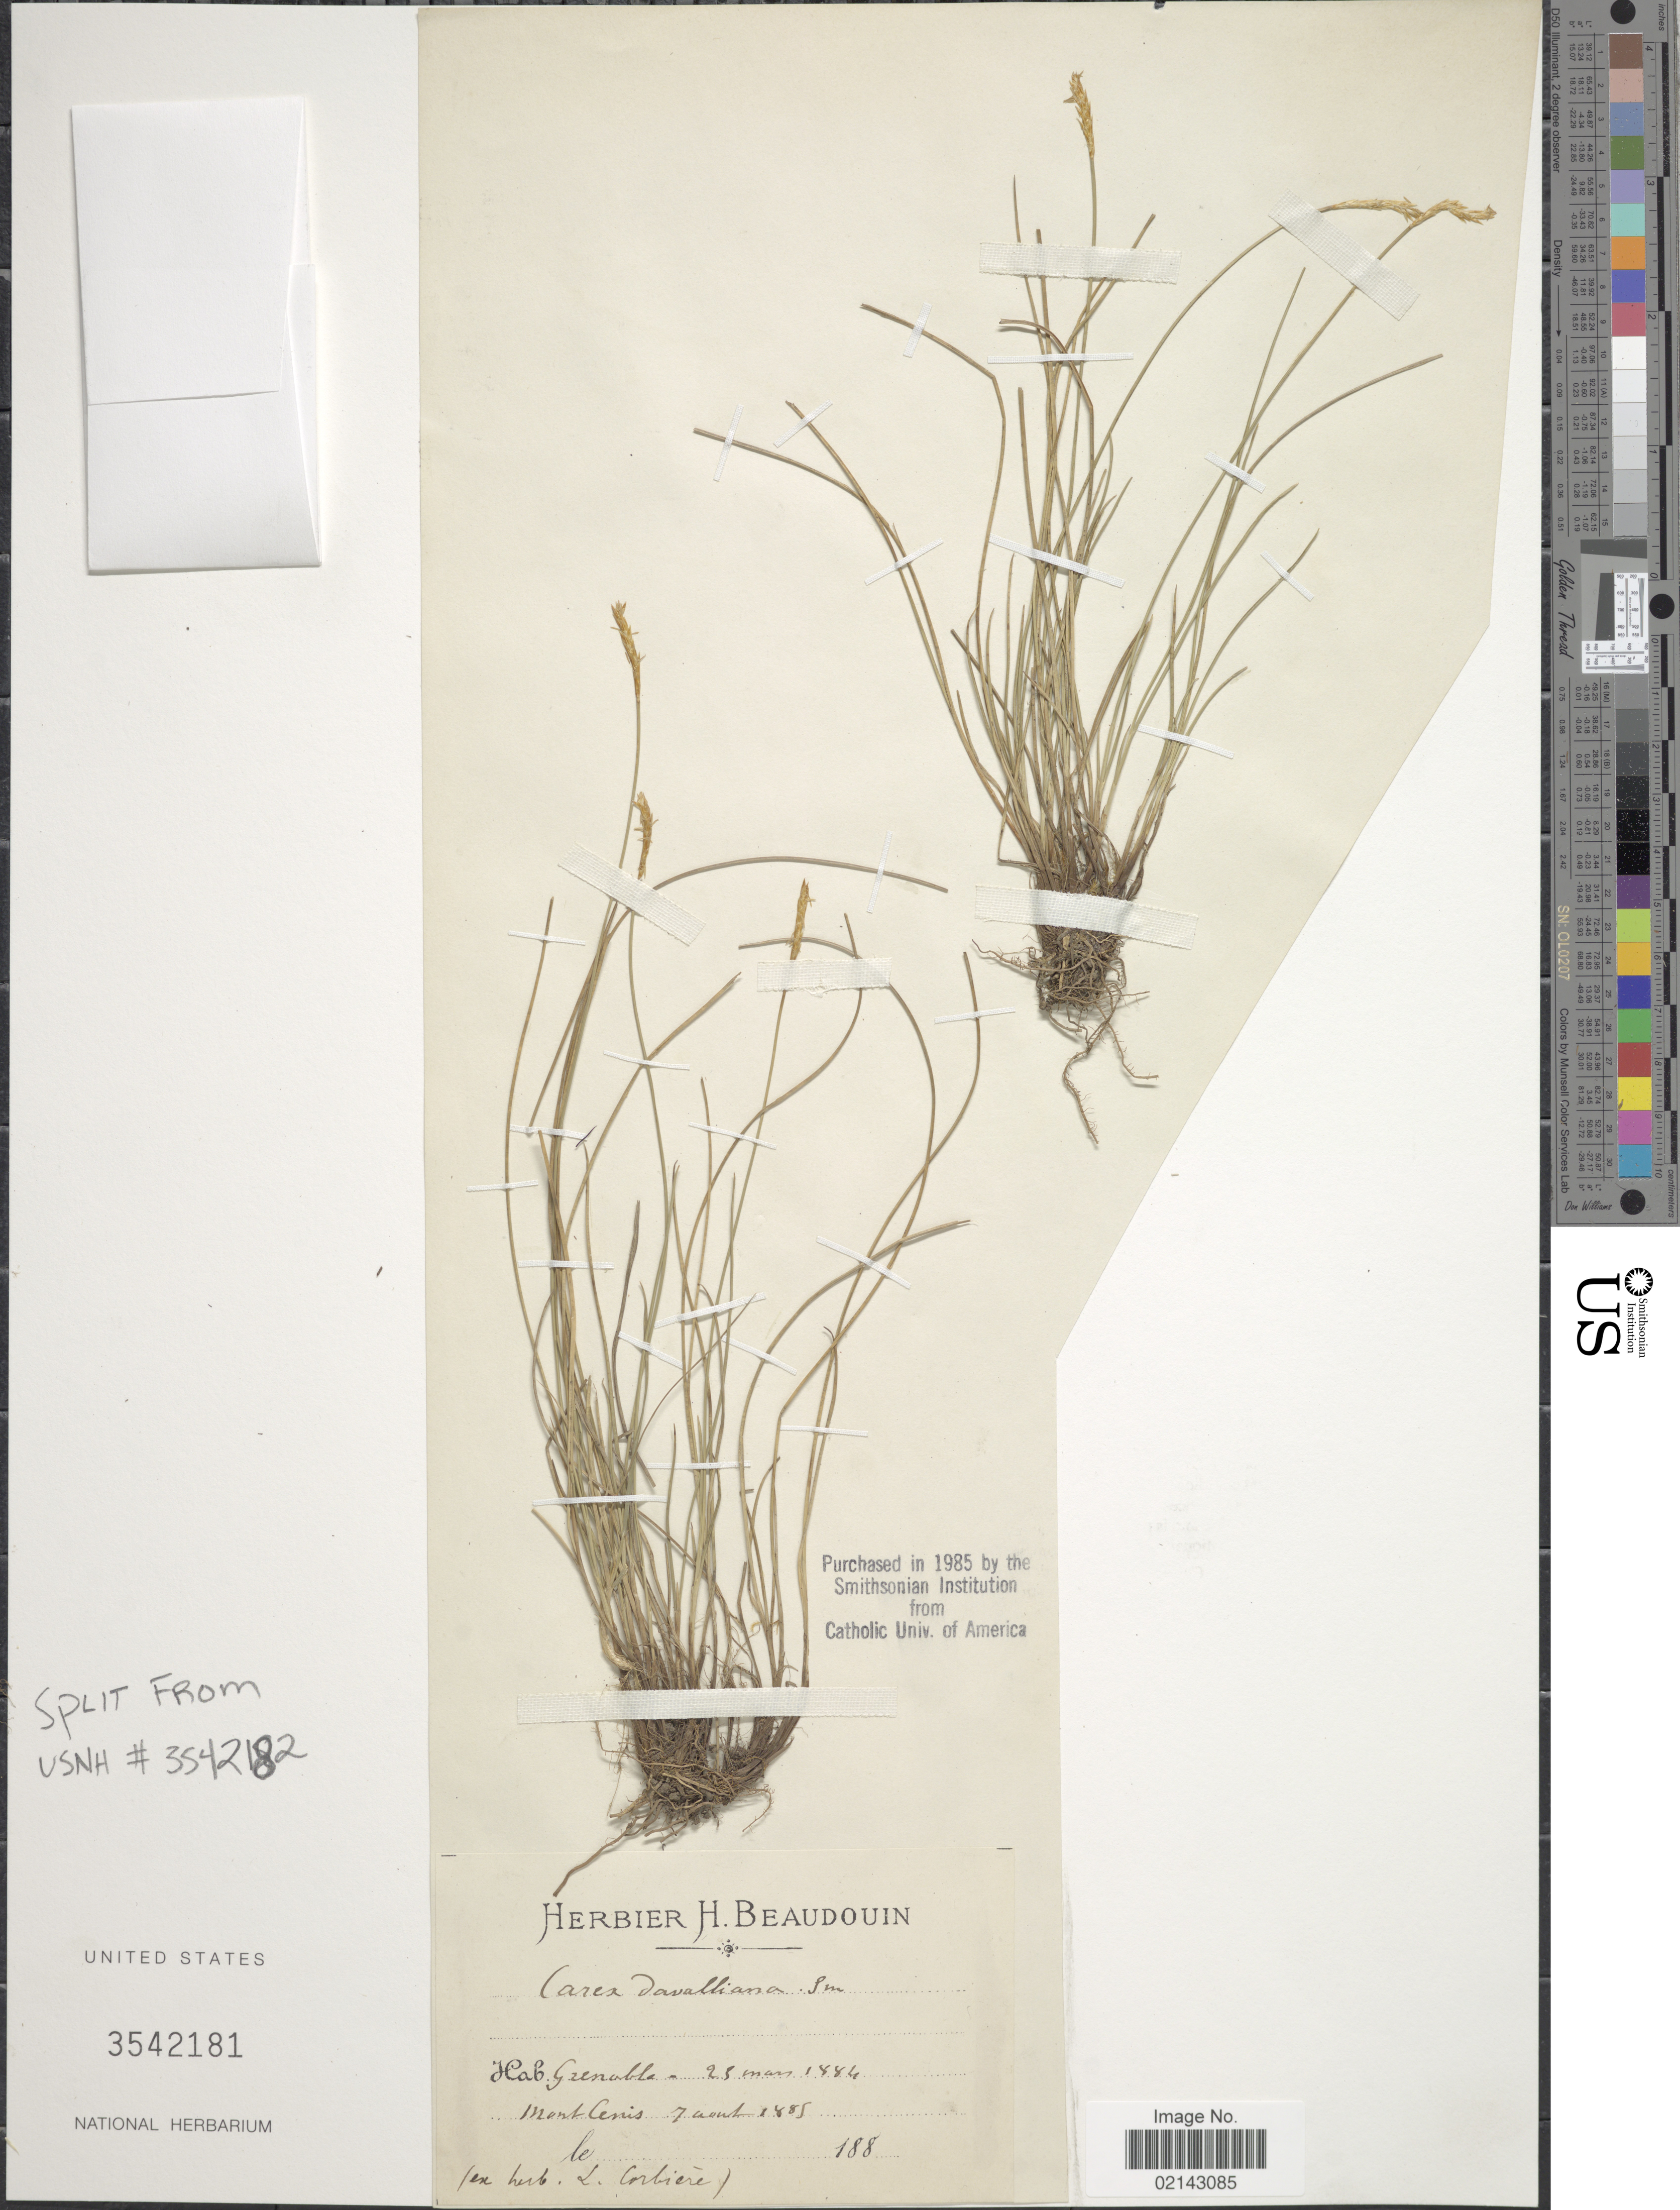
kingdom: Plantae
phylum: Tracheophyta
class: Liliopsida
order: Poales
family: Cyperaceae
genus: Carex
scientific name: Carex davalliana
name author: Sm.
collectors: Ex Herb. L. Corbiere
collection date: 1884-03-23/1885-08-07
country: France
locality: Grenoble. Mont Cenis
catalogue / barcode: US 3542181